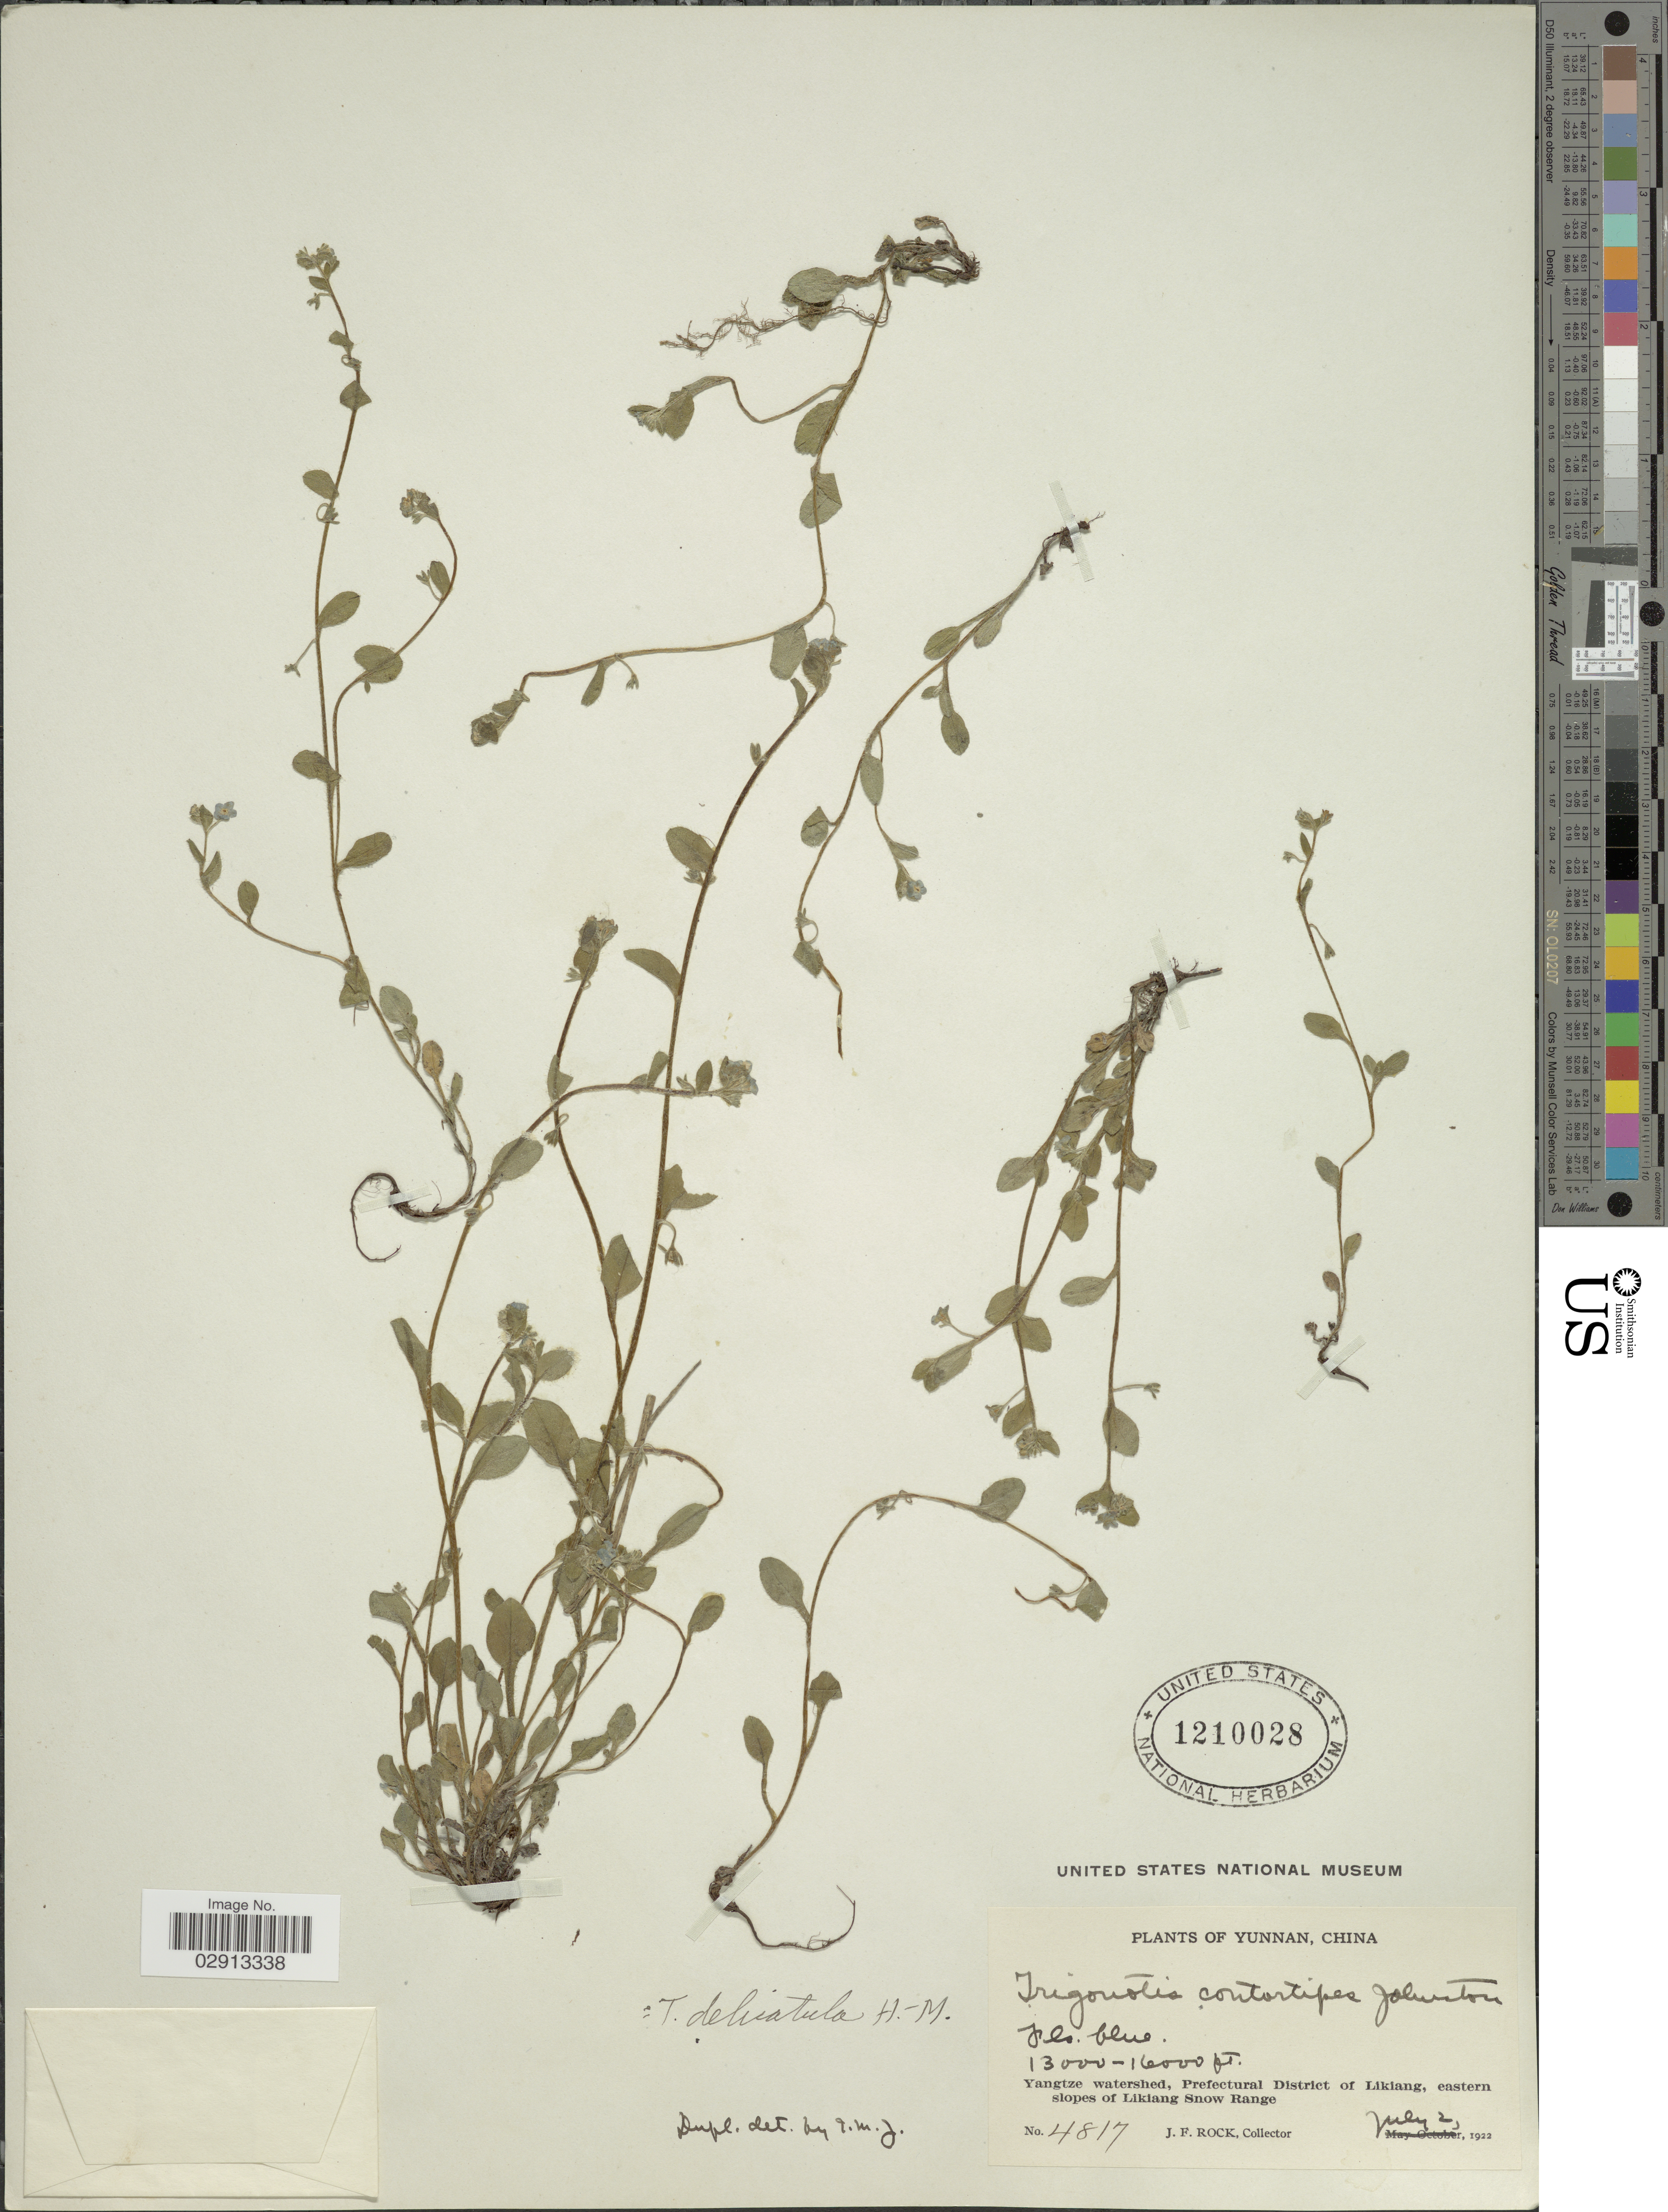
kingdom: Plantae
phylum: Tracheophyta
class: Magnoliopsida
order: Boraginales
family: Boraginaceae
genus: Trigonotis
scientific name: Trigonotis delicatula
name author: Hand.-Mazz.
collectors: J. Rock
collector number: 4817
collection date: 1922-07-02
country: China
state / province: Yunnan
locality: Yangtze watershed, Prefectural District of Likiang, eastern slopes of Likiang Snow Range.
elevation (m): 3962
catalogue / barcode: US 1210028